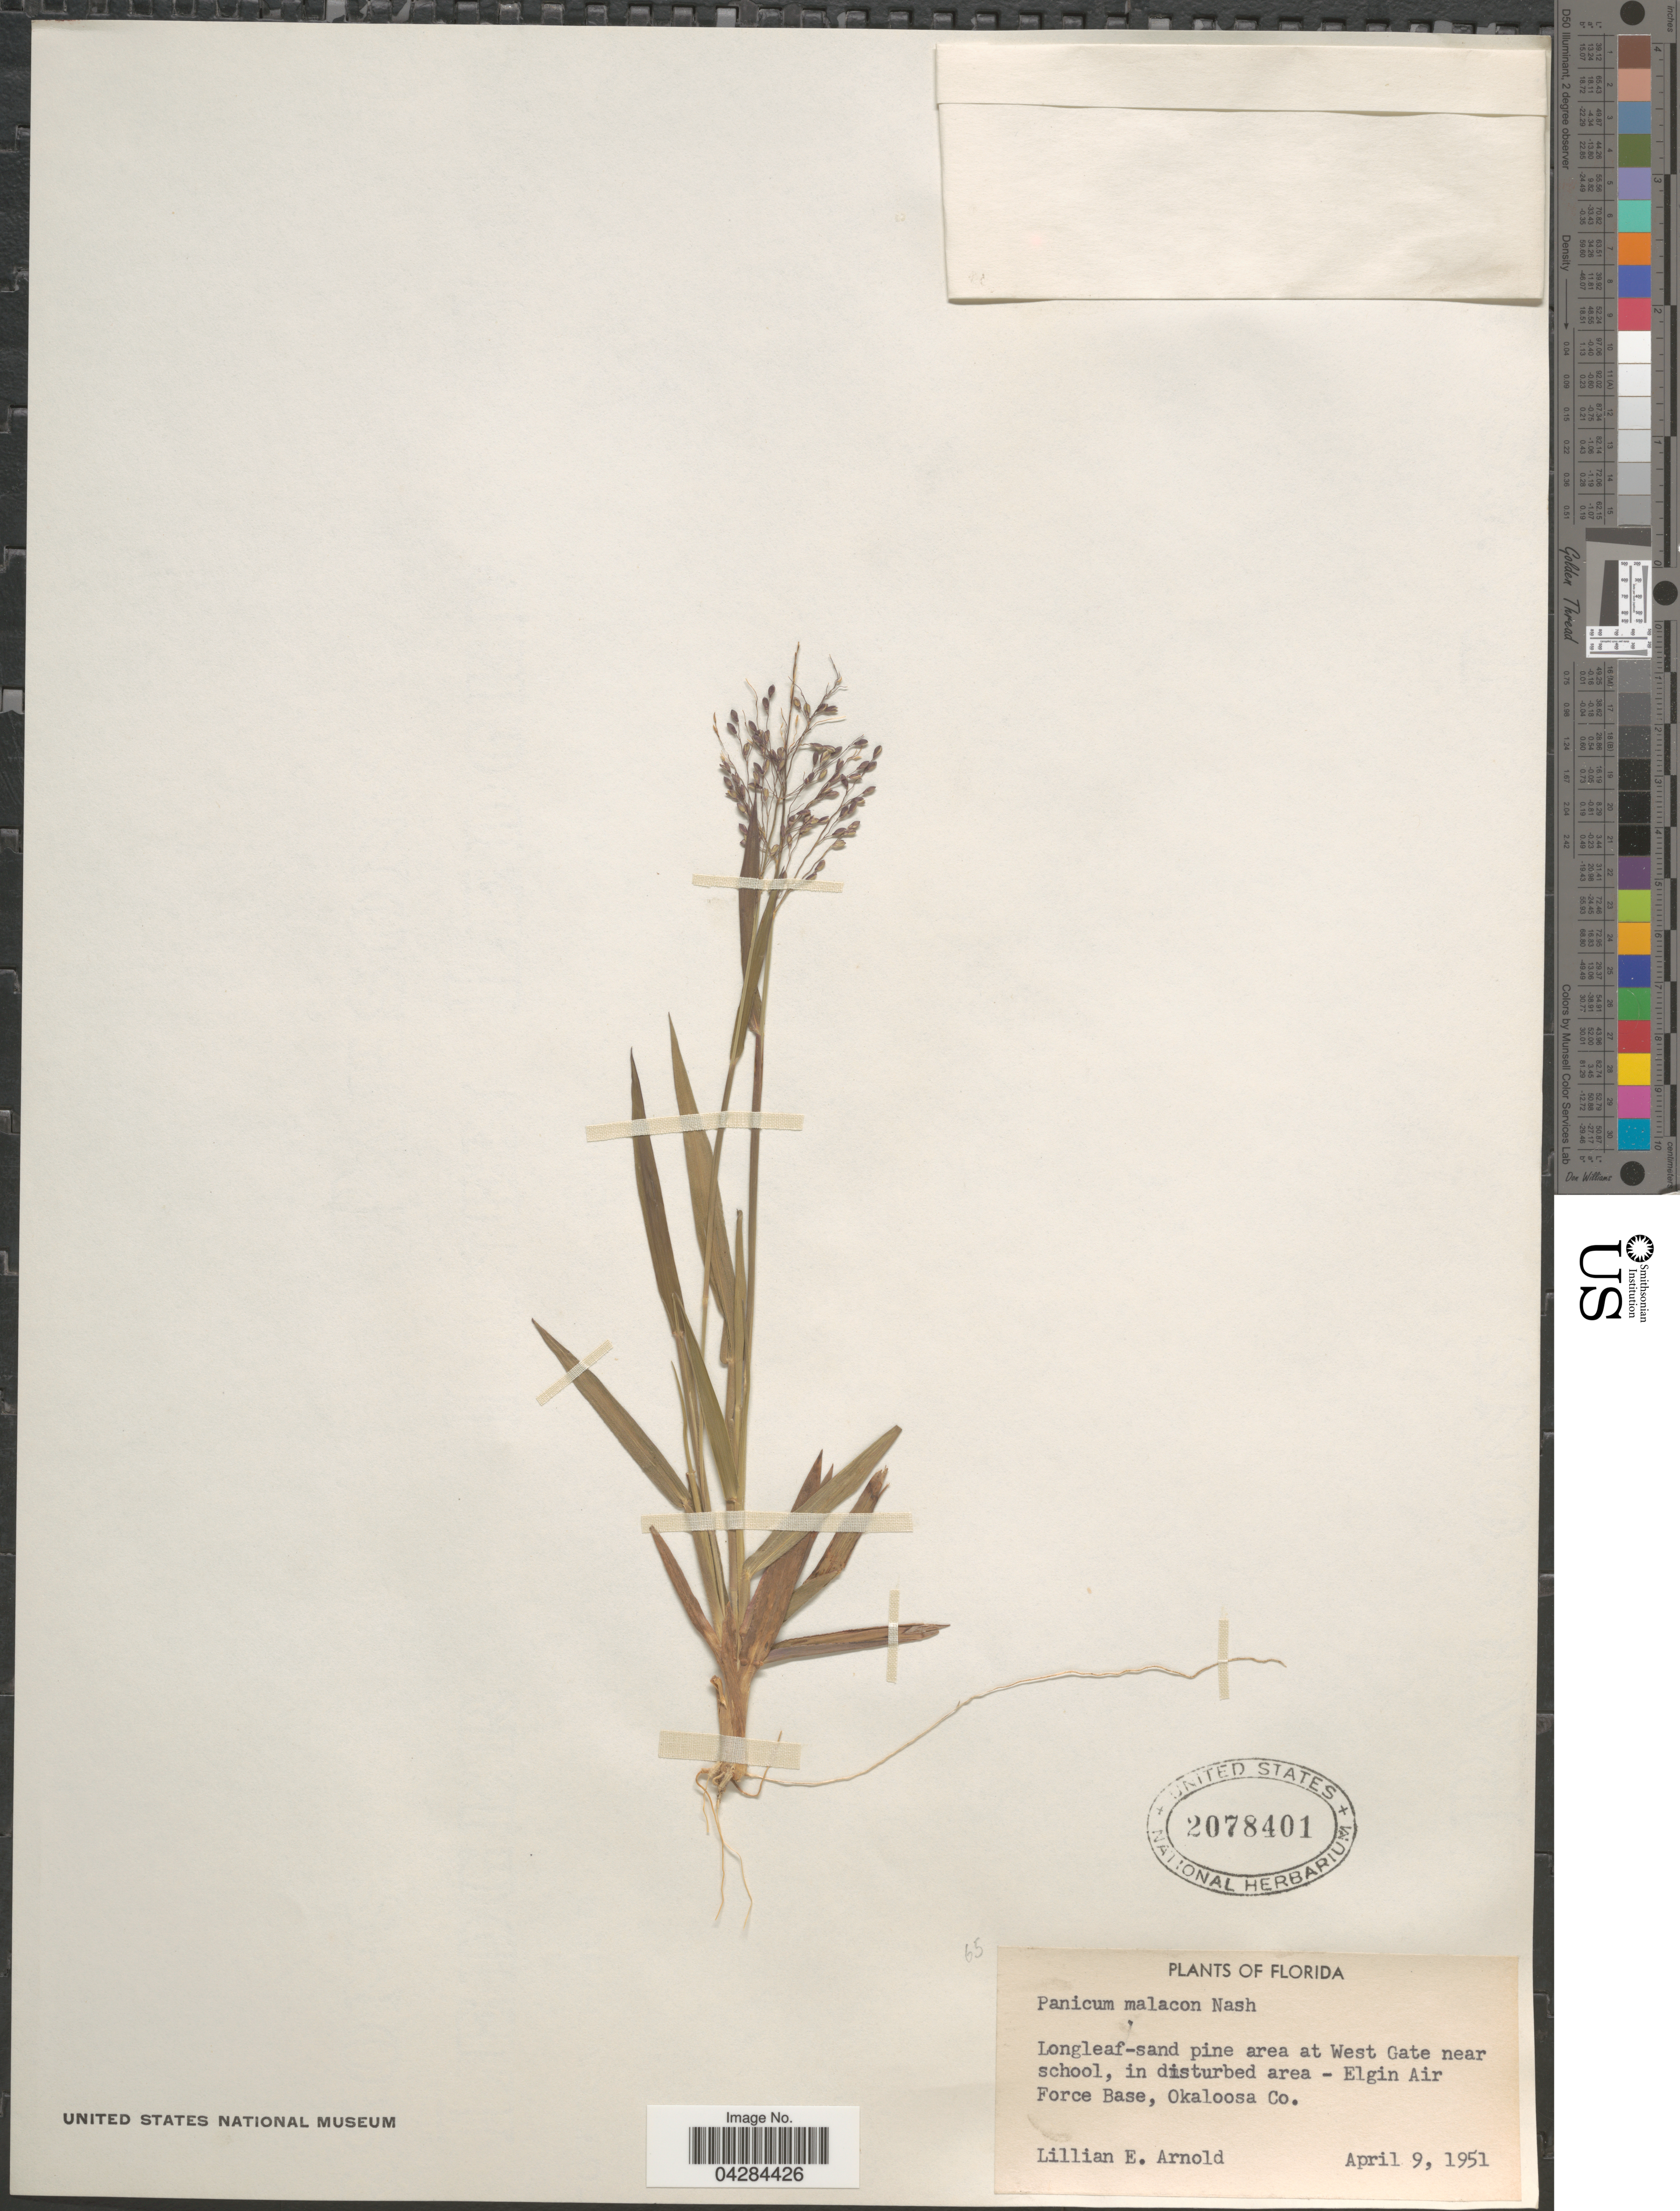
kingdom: Plantae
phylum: Tracheophyta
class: Liliopsida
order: Poales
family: Poaceae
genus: Dichanthelium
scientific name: Dichanthelium ovale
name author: (Elliott) Gould & C.A. Clark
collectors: L. E. Arnold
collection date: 1951-04-09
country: United States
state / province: Florida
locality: Longleaf-sand pine area at West Gate near school, in disturbed area - Elgin Air Force Base, Okaloosa Co.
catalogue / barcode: US 2078401